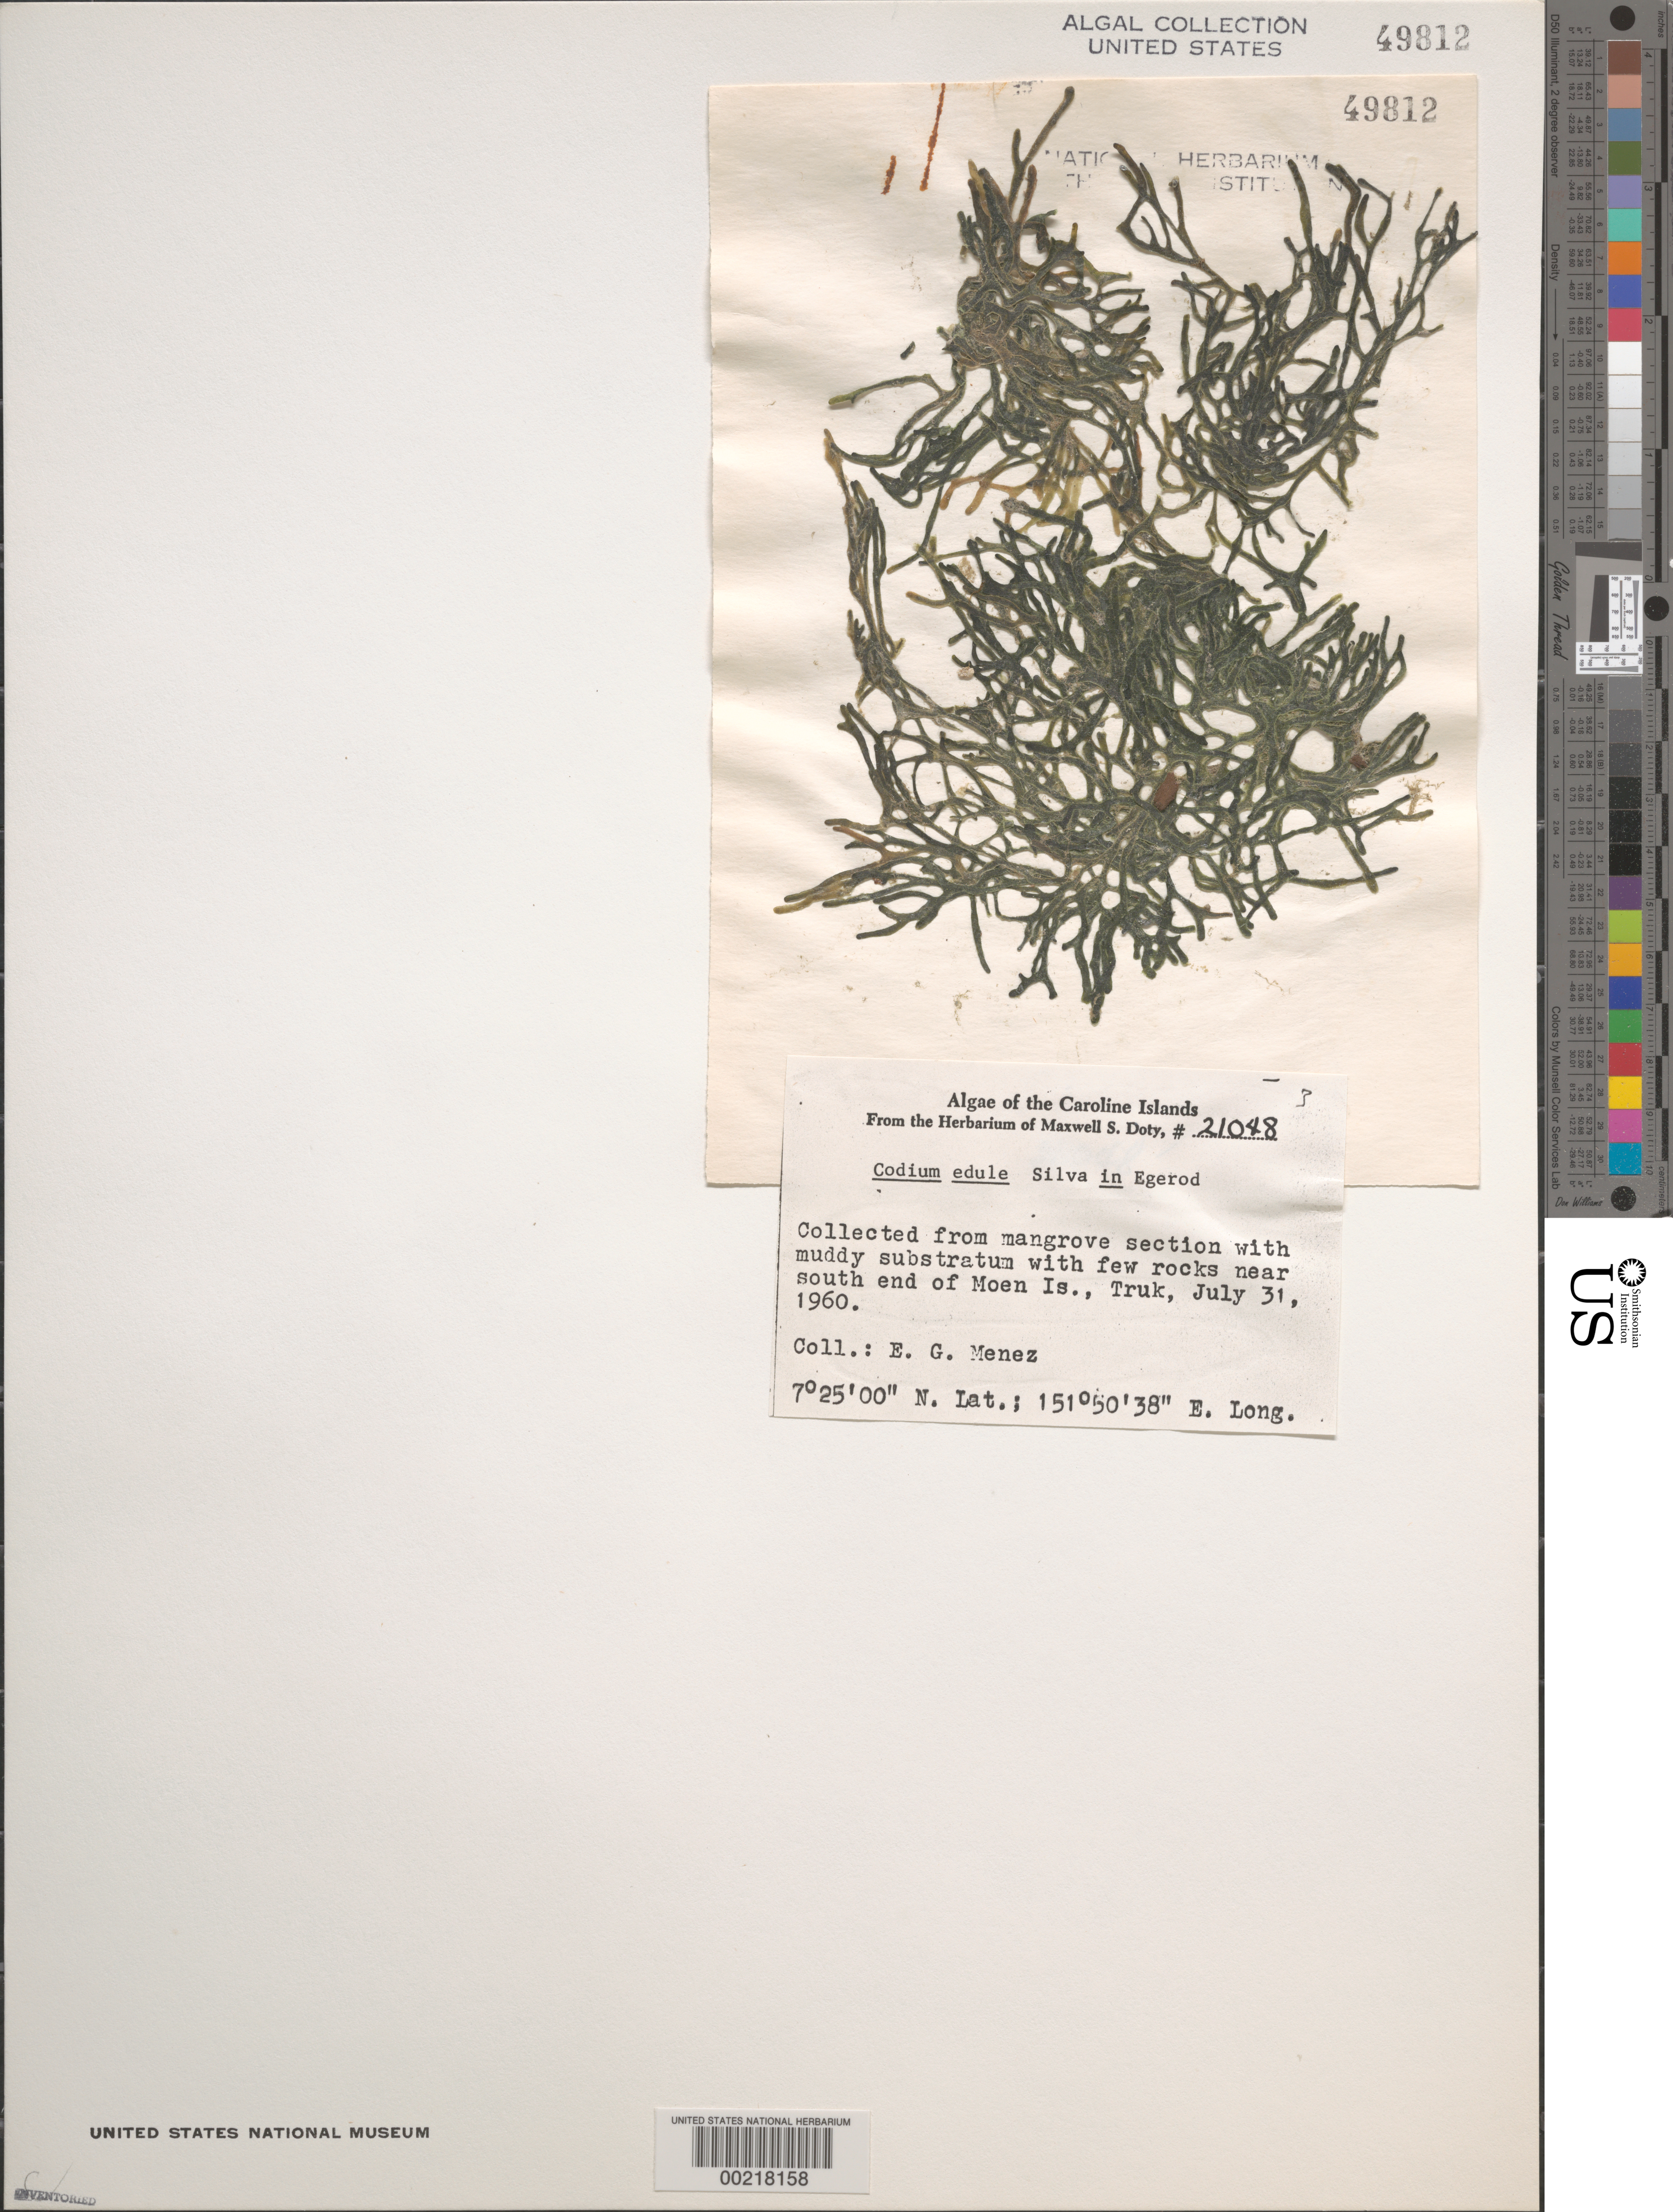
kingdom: Plantae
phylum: Chlorophyta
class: Ulvophyceae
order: Bryopsidales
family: Codiaceae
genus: Codium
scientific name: Codium edule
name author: P.C. Silva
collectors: Meñez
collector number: MSD 21048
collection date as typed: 31 Jul 1960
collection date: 1960-07-31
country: Micronesia, Federated States of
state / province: Truk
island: Moen [Wono]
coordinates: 7 25' 00" N, 151 50' 38" E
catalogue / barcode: US 49812